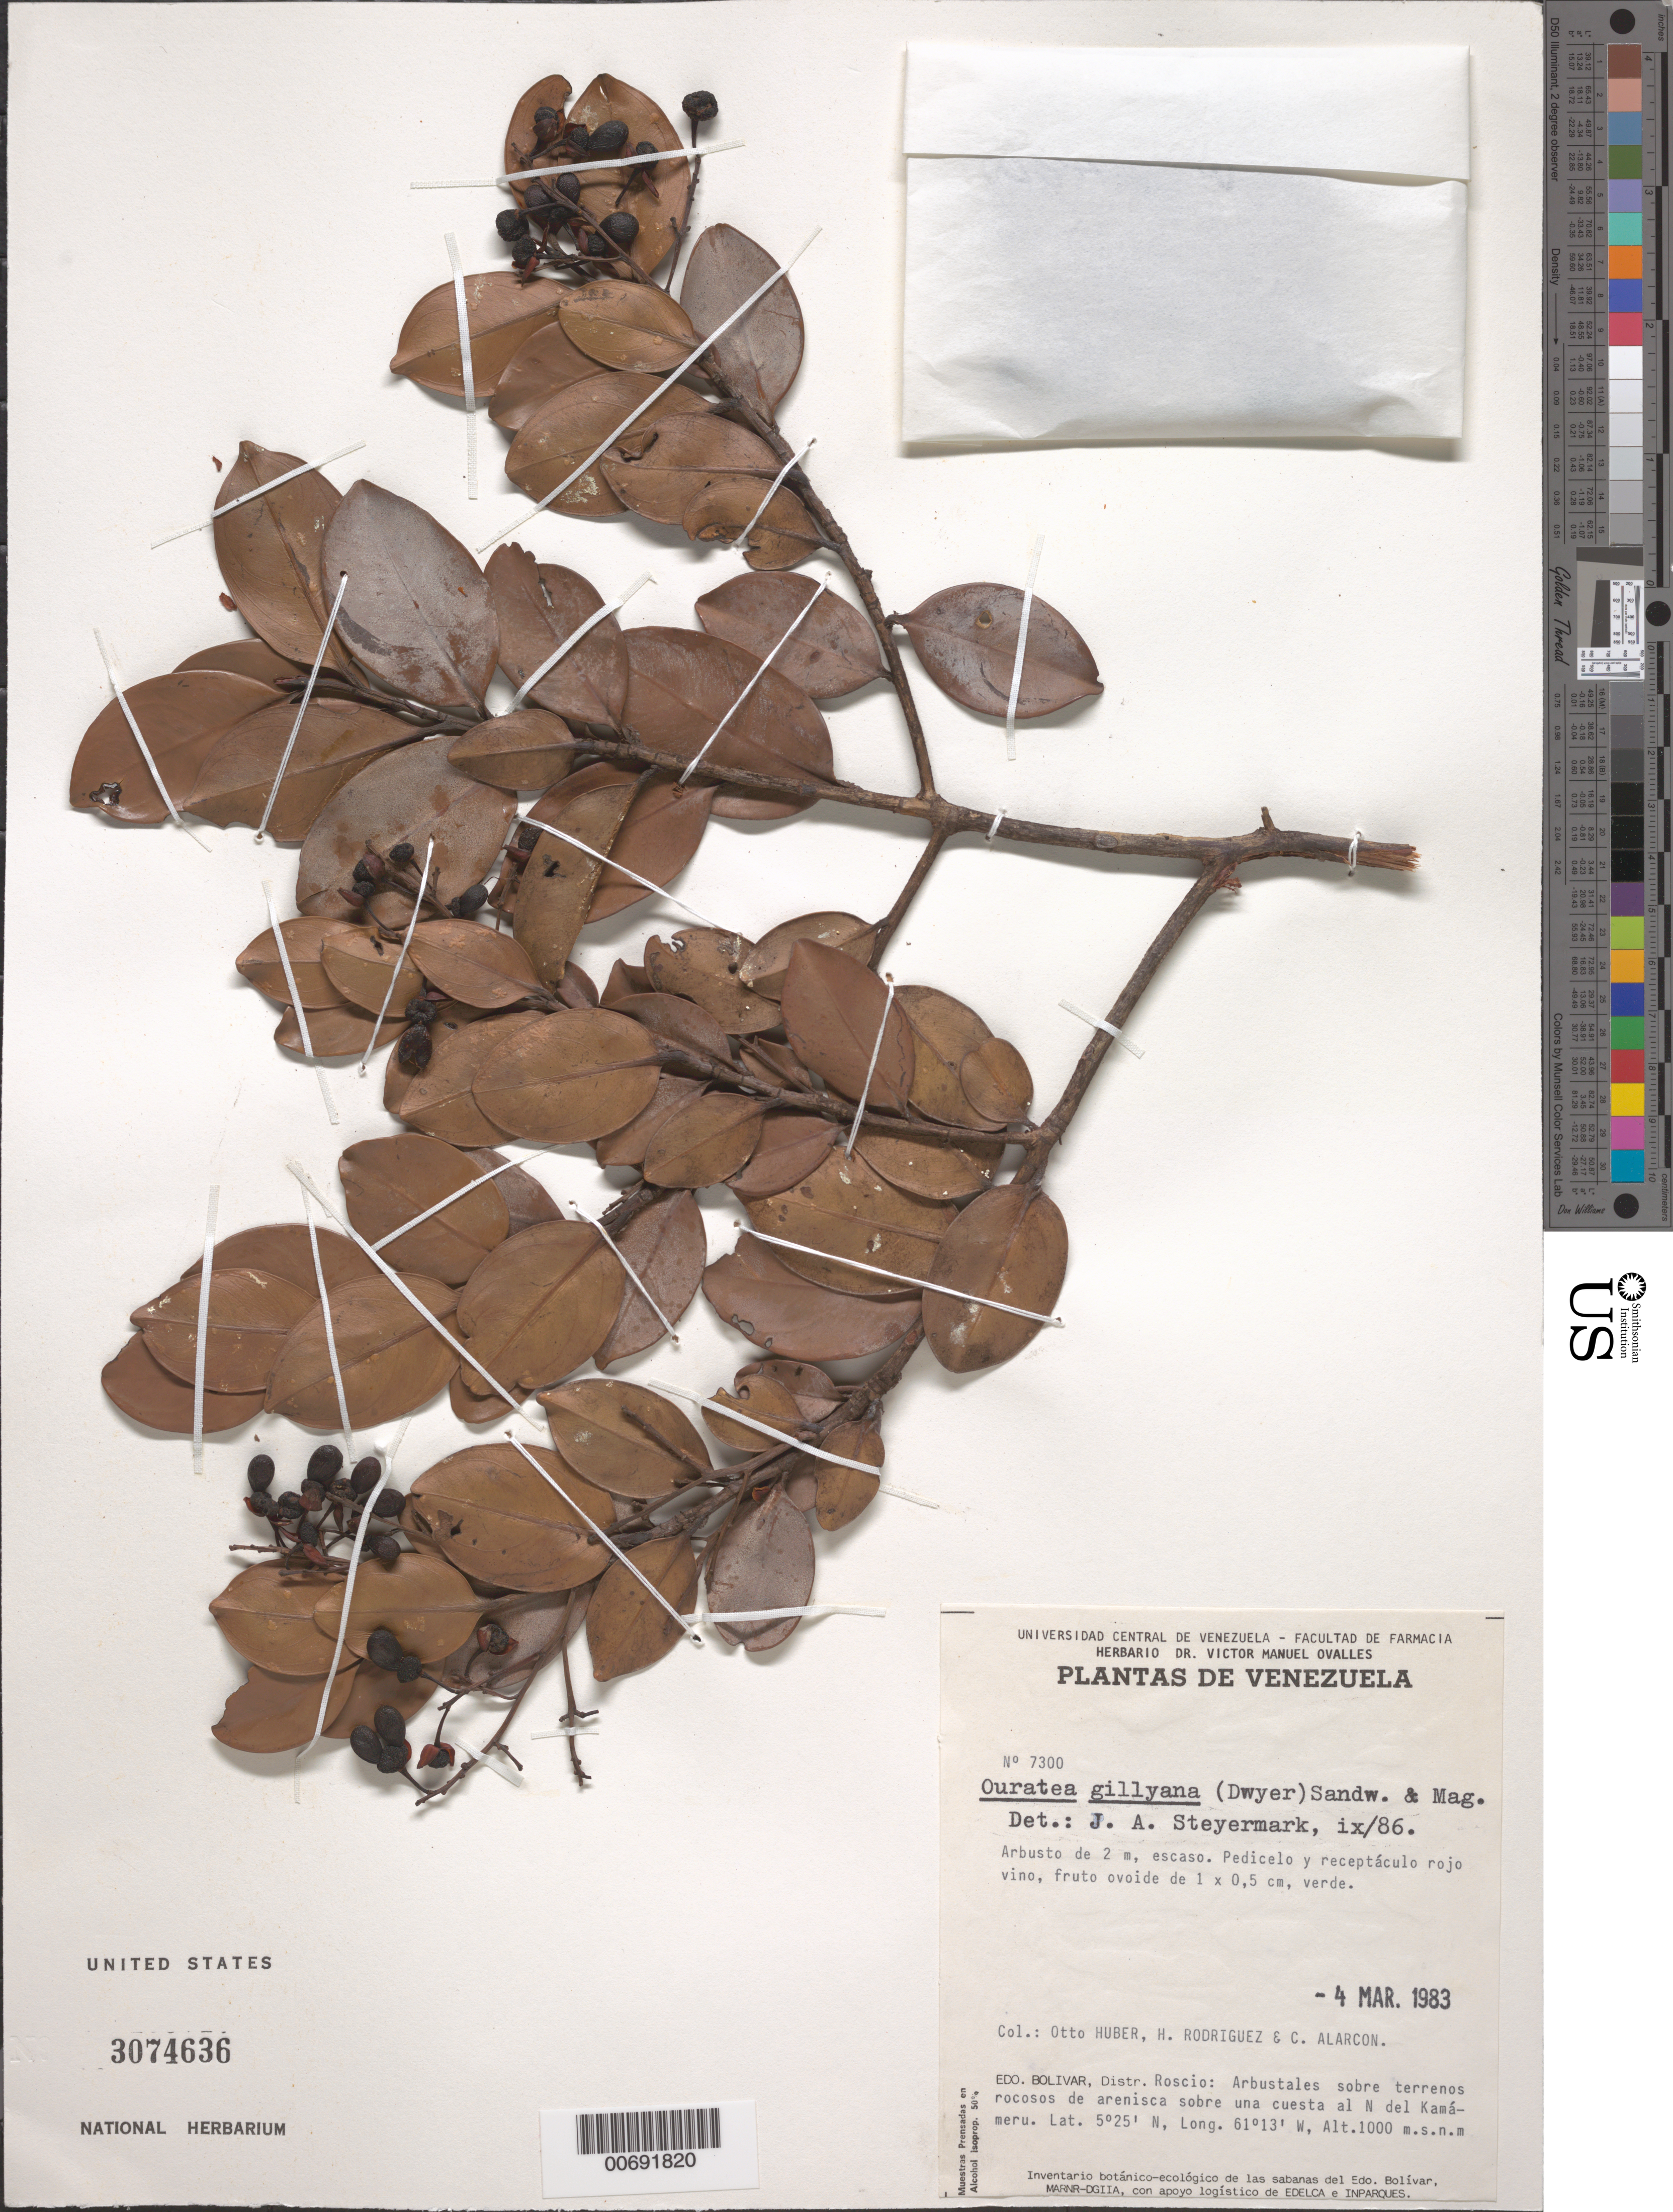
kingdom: Plantae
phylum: Tracheophyta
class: Magnoliopsida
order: Malpighiales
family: Ochnaceae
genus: Ouratea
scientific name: Ouratea gillyana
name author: (Dwyer) Sandwith & Maguire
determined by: Steyermark, Julian A., (VEN)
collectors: O. Huber, H. Rodriguez & C. Alarcon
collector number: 7300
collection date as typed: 4-Mar-83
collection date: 1983-03-04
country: Venezuela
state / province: Bolívar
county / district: Roscio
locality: Kamá-meru, N of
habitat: Arbustales sobre terrenos rocosos de arenisca sobre una cuesta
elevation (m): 1000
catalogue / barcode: US 3074636